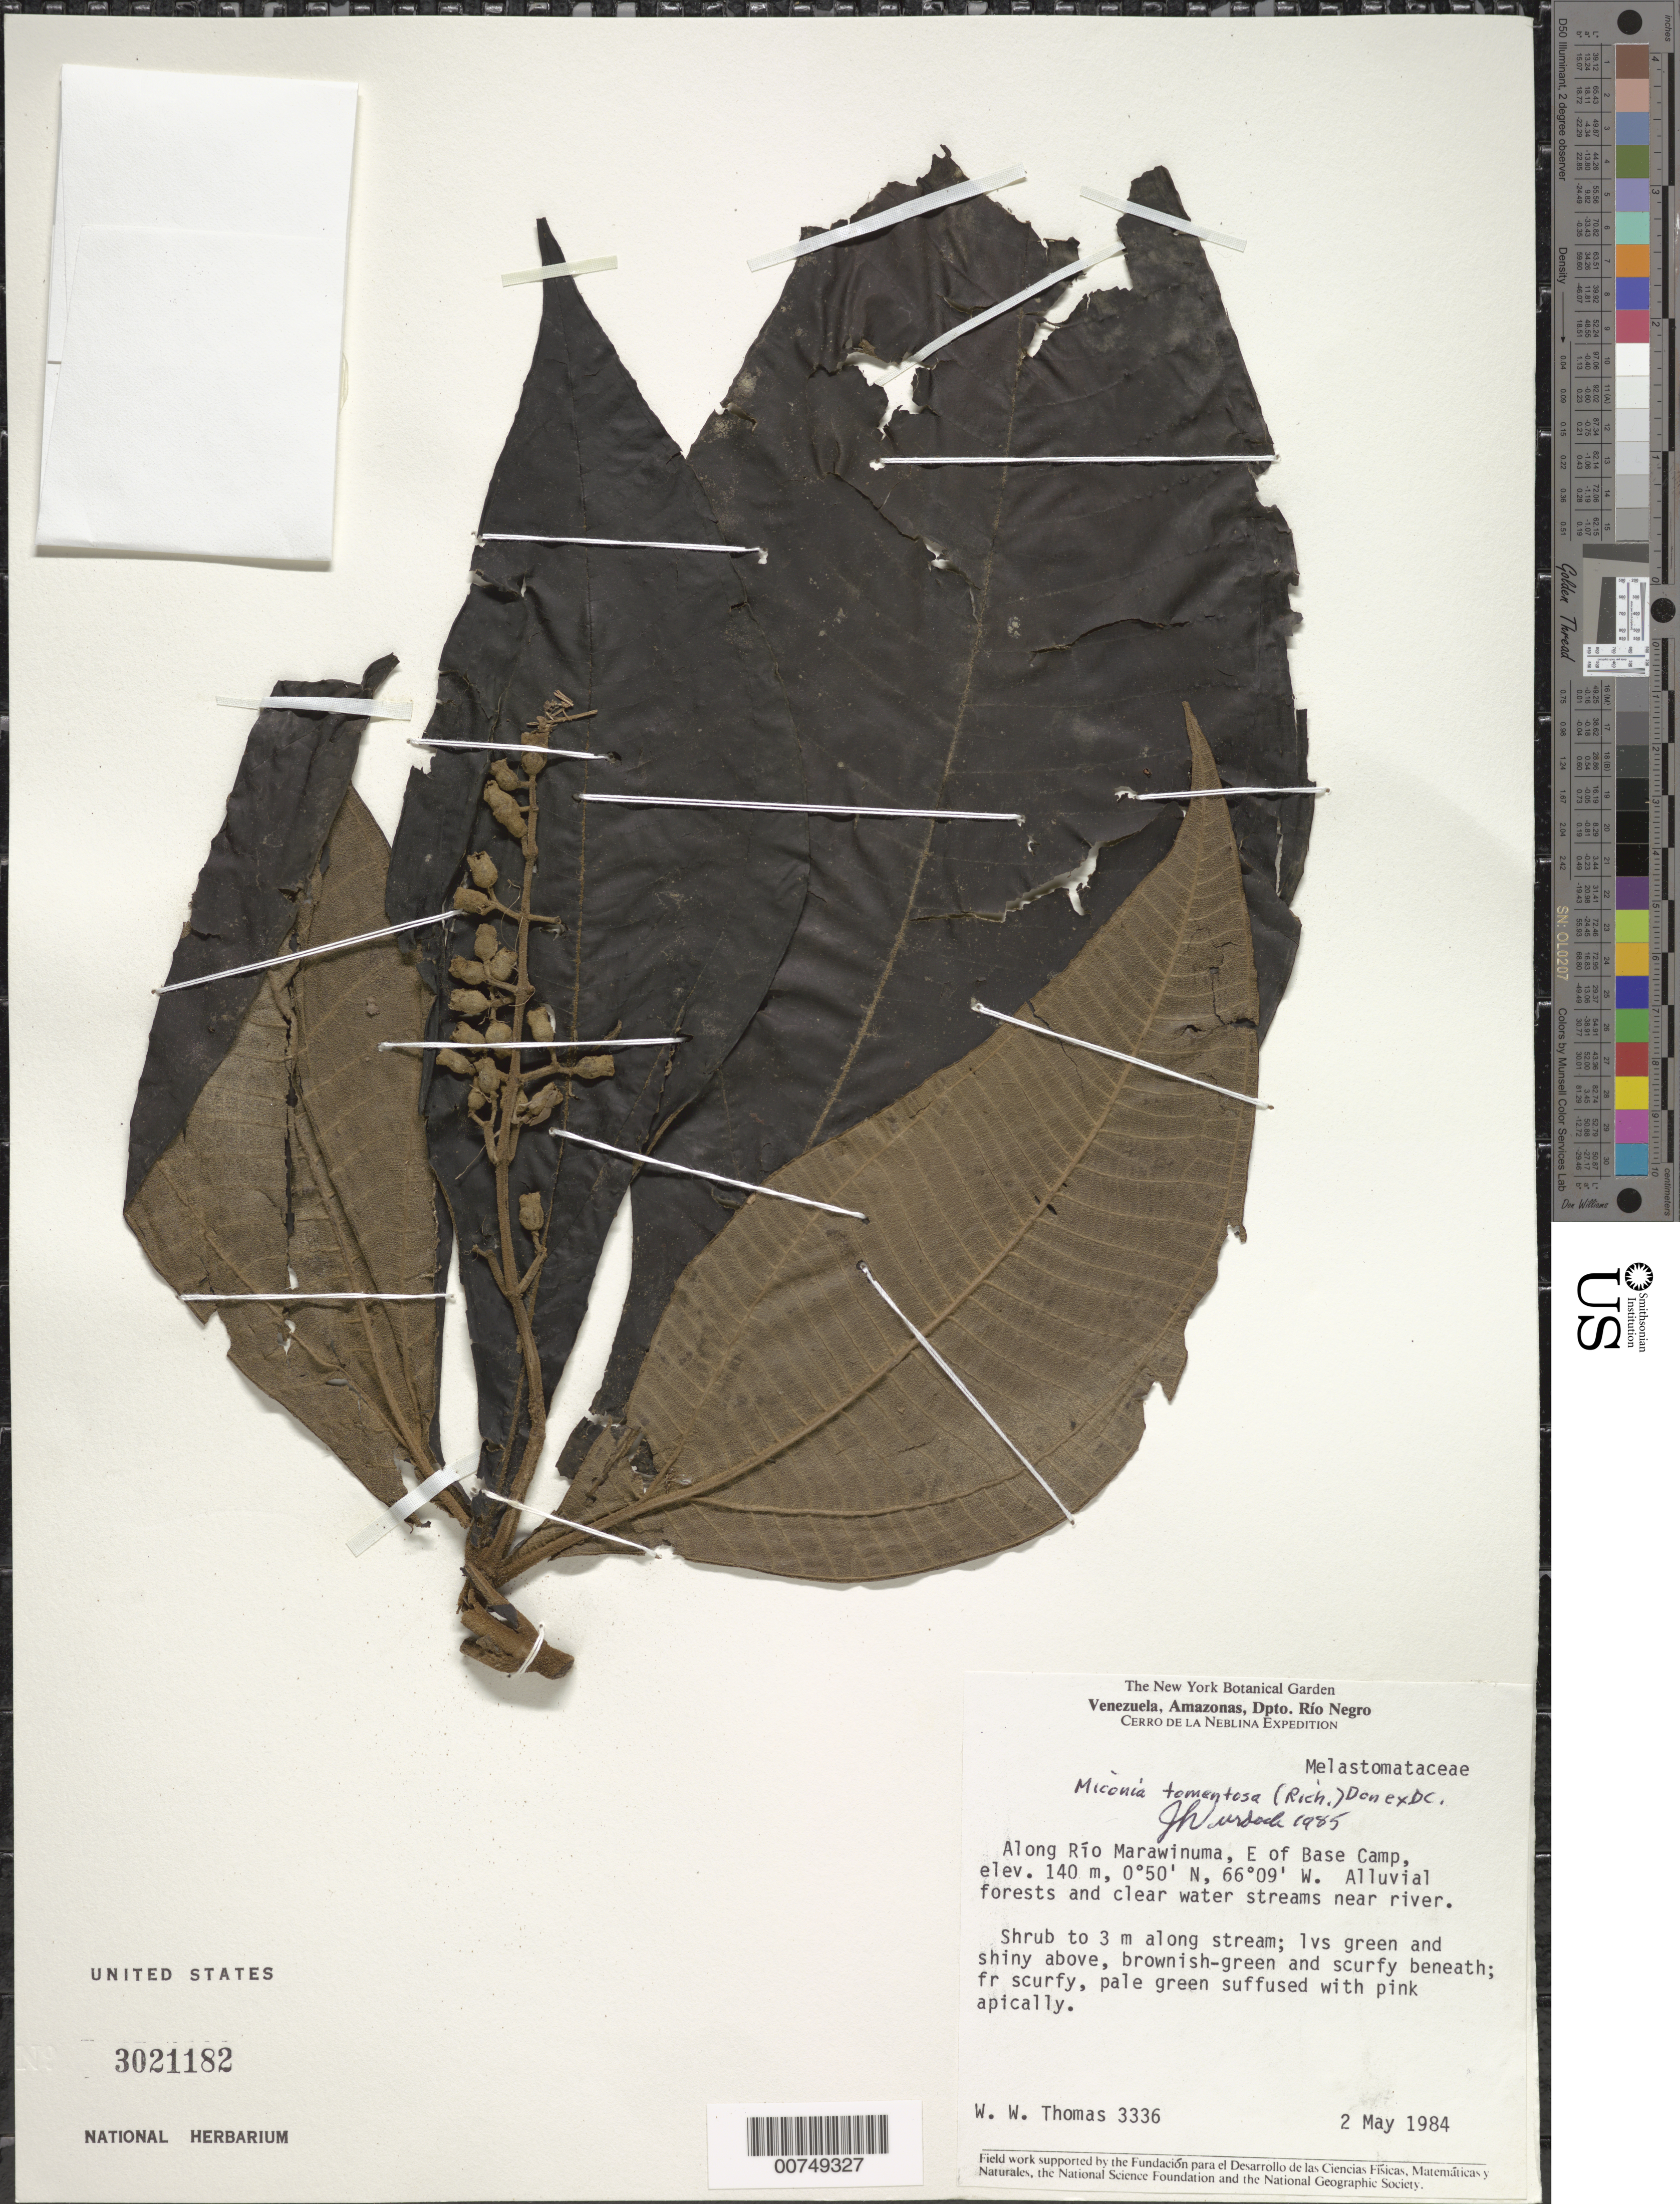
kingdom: Plantae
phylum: Tracheophyta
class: Magnoliopsida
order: Myrtales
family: Melastomataceae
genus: Miconia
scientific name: Miconia tomentosa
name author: (Rich.) D. Don ex DC.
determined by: Wurdack, John J., (US), US (UNITED STATES)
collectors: W. W. Thomas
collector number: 3336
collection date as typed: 2-May-84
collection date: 1984-05-02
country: Venezuela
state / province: Amazonas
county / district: Río Negro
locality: Dpto. Río Negro, Cerro de La Neblina, along Río Marawinuma, E of base camp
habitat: Alluvial forest and clear waters near river, along stream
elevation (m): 140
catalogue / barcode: US 3021182